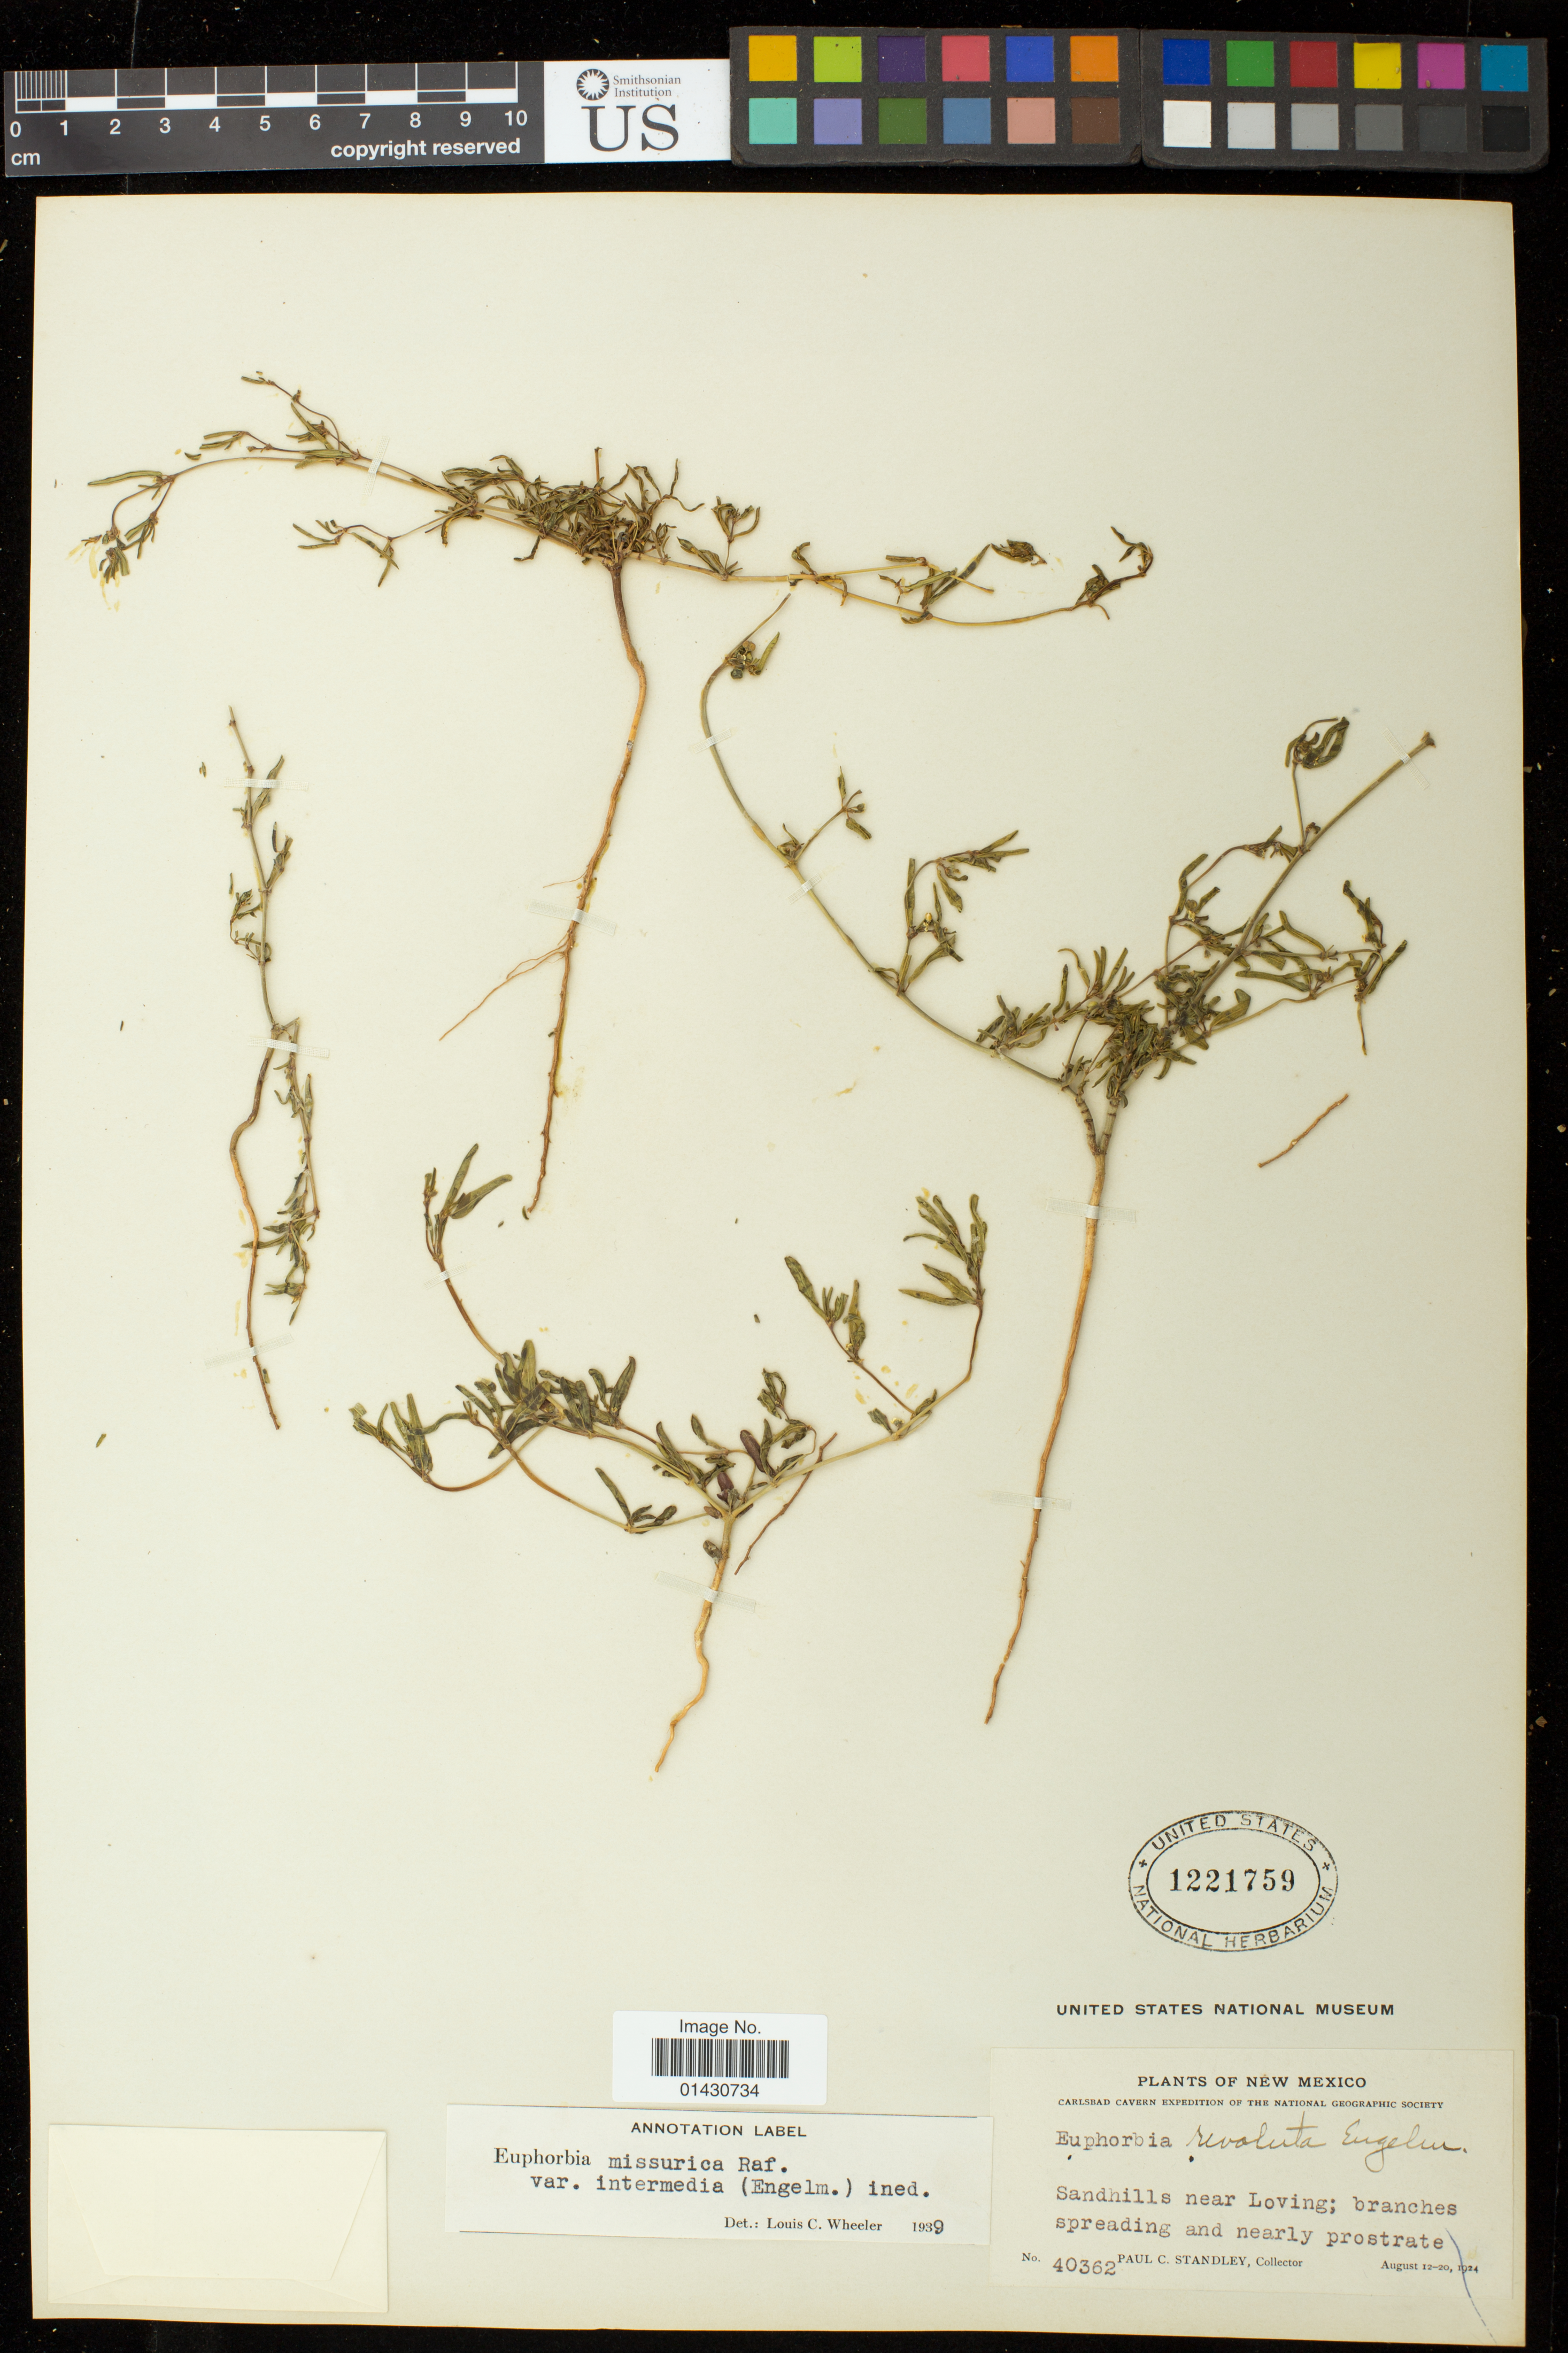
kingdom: Plantae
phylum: Tracheophyta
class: Magnoliopsida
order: Malpighiales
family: Euphorbiaceae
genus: Euphorbia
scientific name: Euphorbia missurica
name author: Raf.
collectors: P. C. Standley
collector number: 40362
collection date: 1924-08-12/1924-08-20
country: United States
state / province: New Mexico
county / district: Eddy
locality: Sandhills near Loving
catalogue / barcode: US 1221759